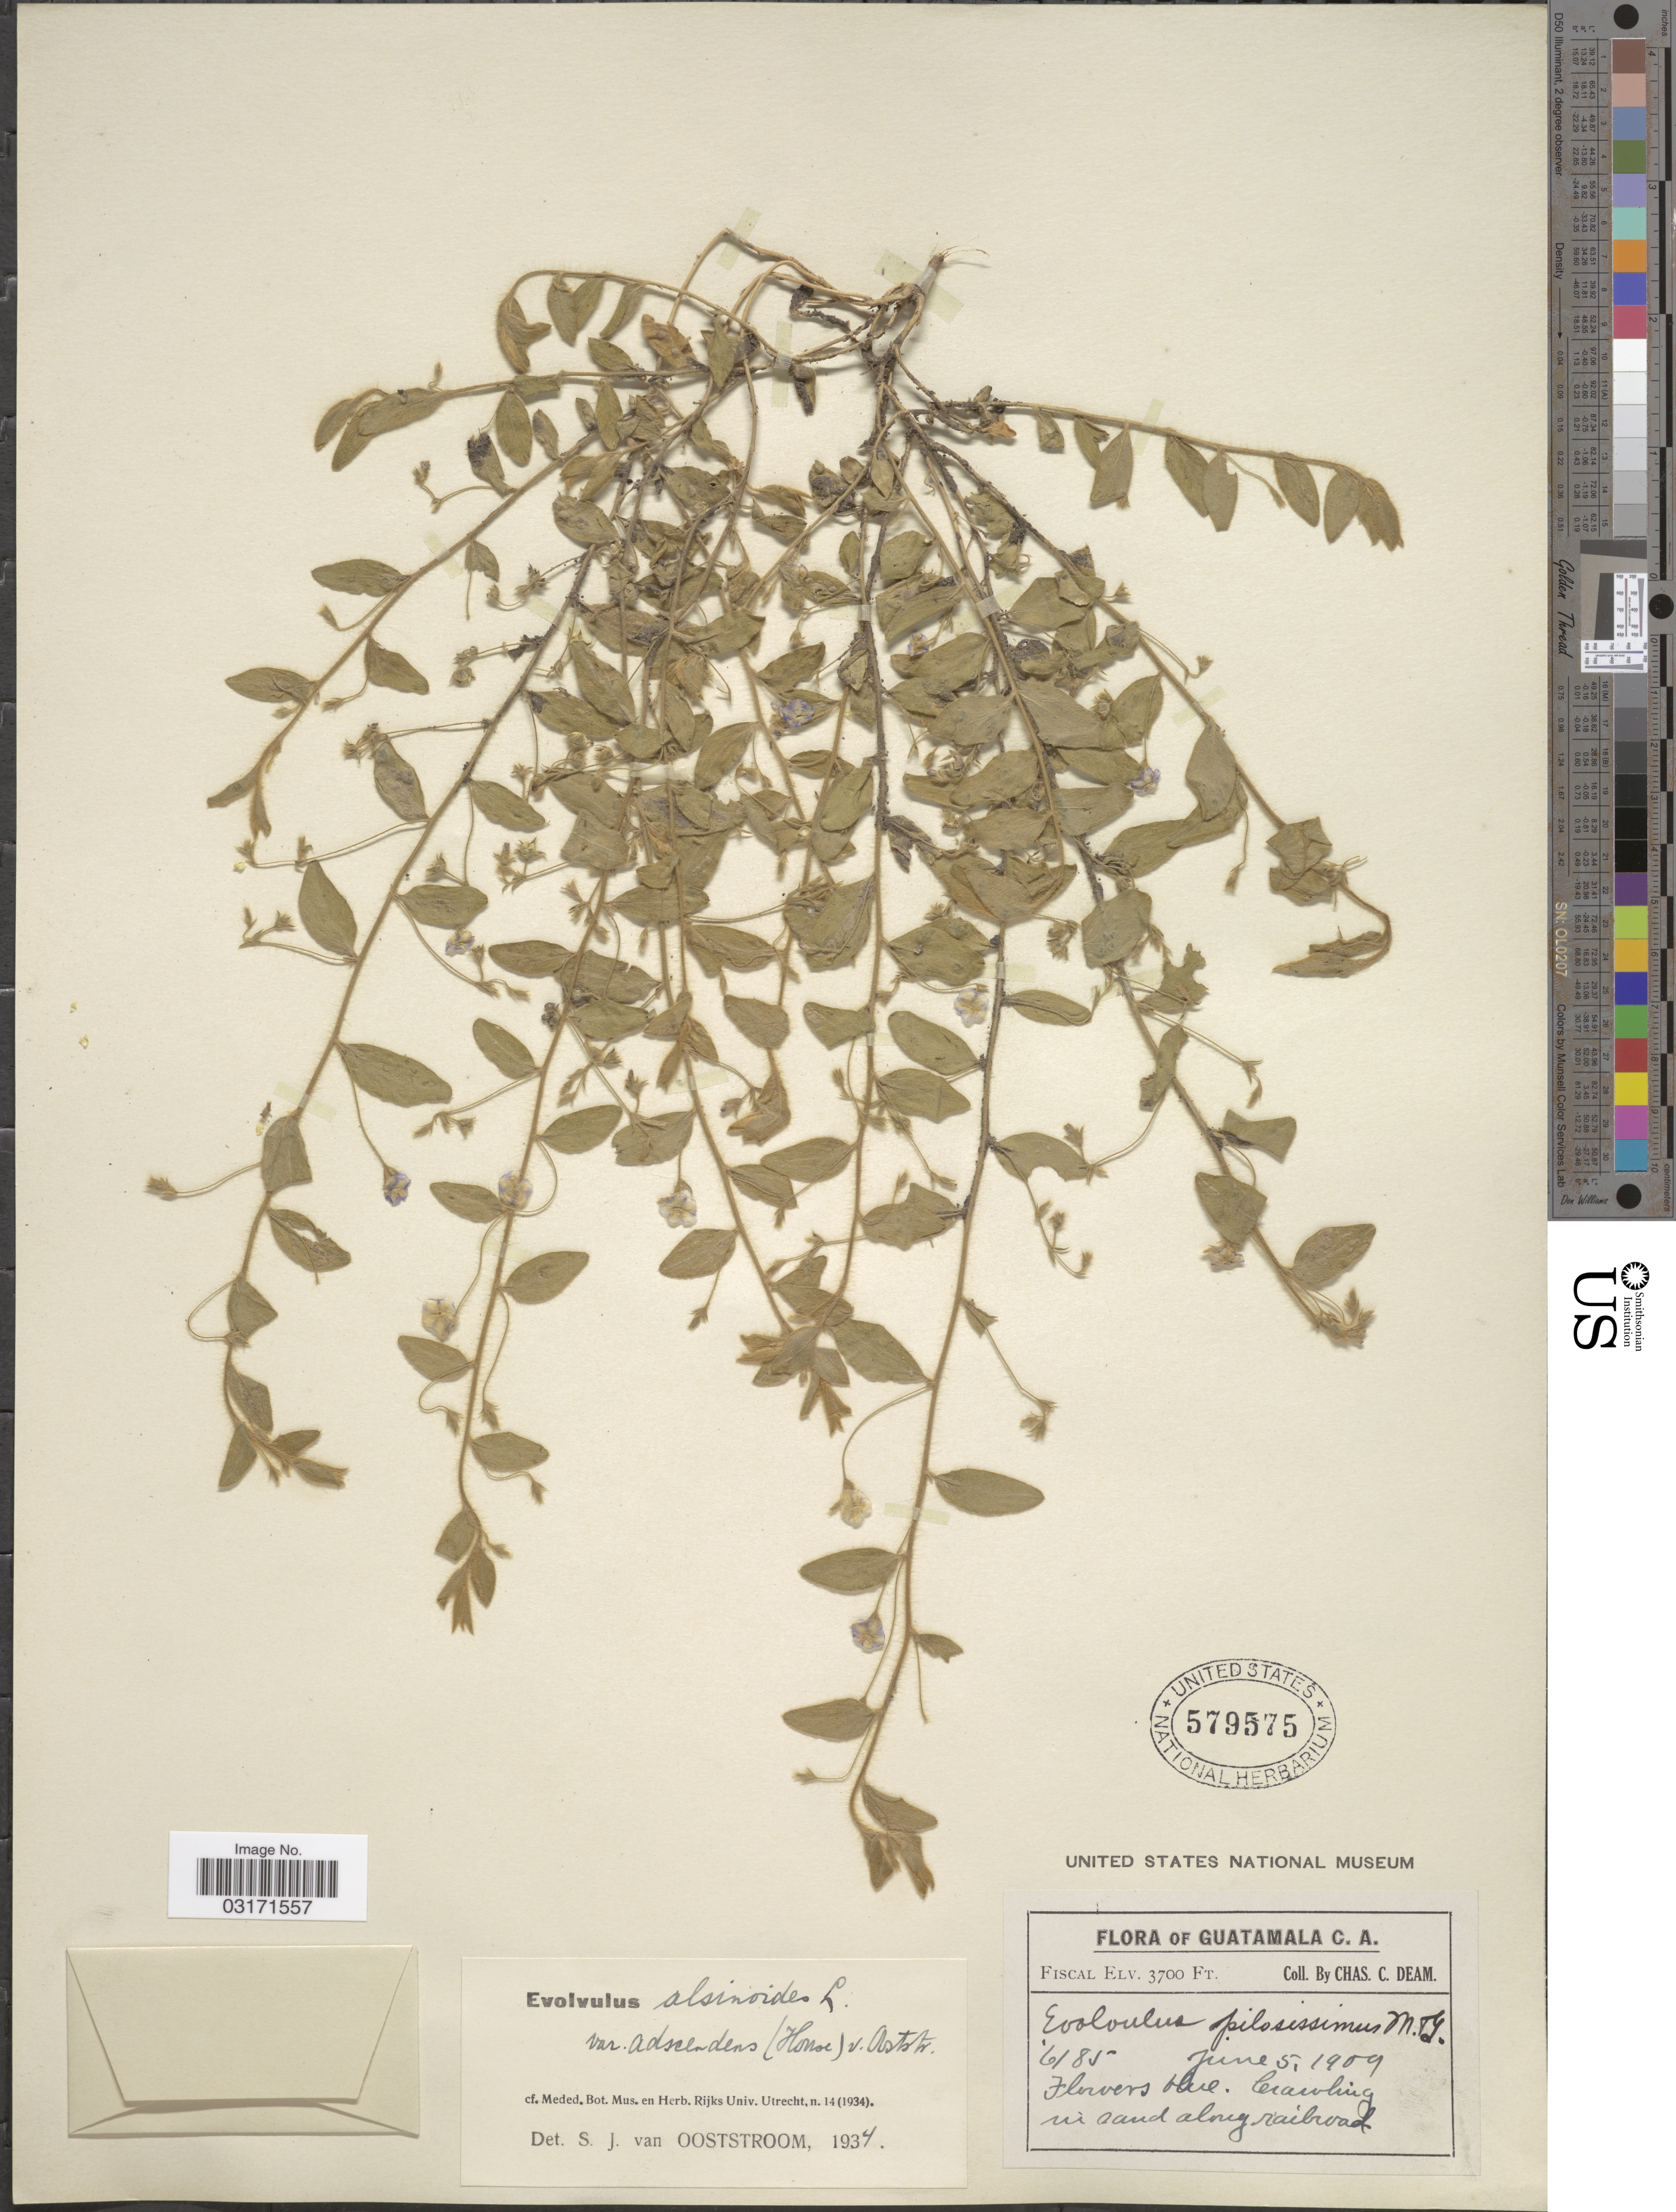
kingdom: Plantae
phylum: Tracheophyta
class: Magnoliopsida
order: Solanales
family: Convolvulaceae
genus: Evolvulus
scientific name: Evolvulus alsinoides var. adscendens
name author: (House) Ooststr.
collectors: C. C. Deam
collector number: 6185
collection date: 1909-06-05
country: Guatemala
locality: Fiscal.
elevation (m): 1128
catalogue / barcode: US 579575